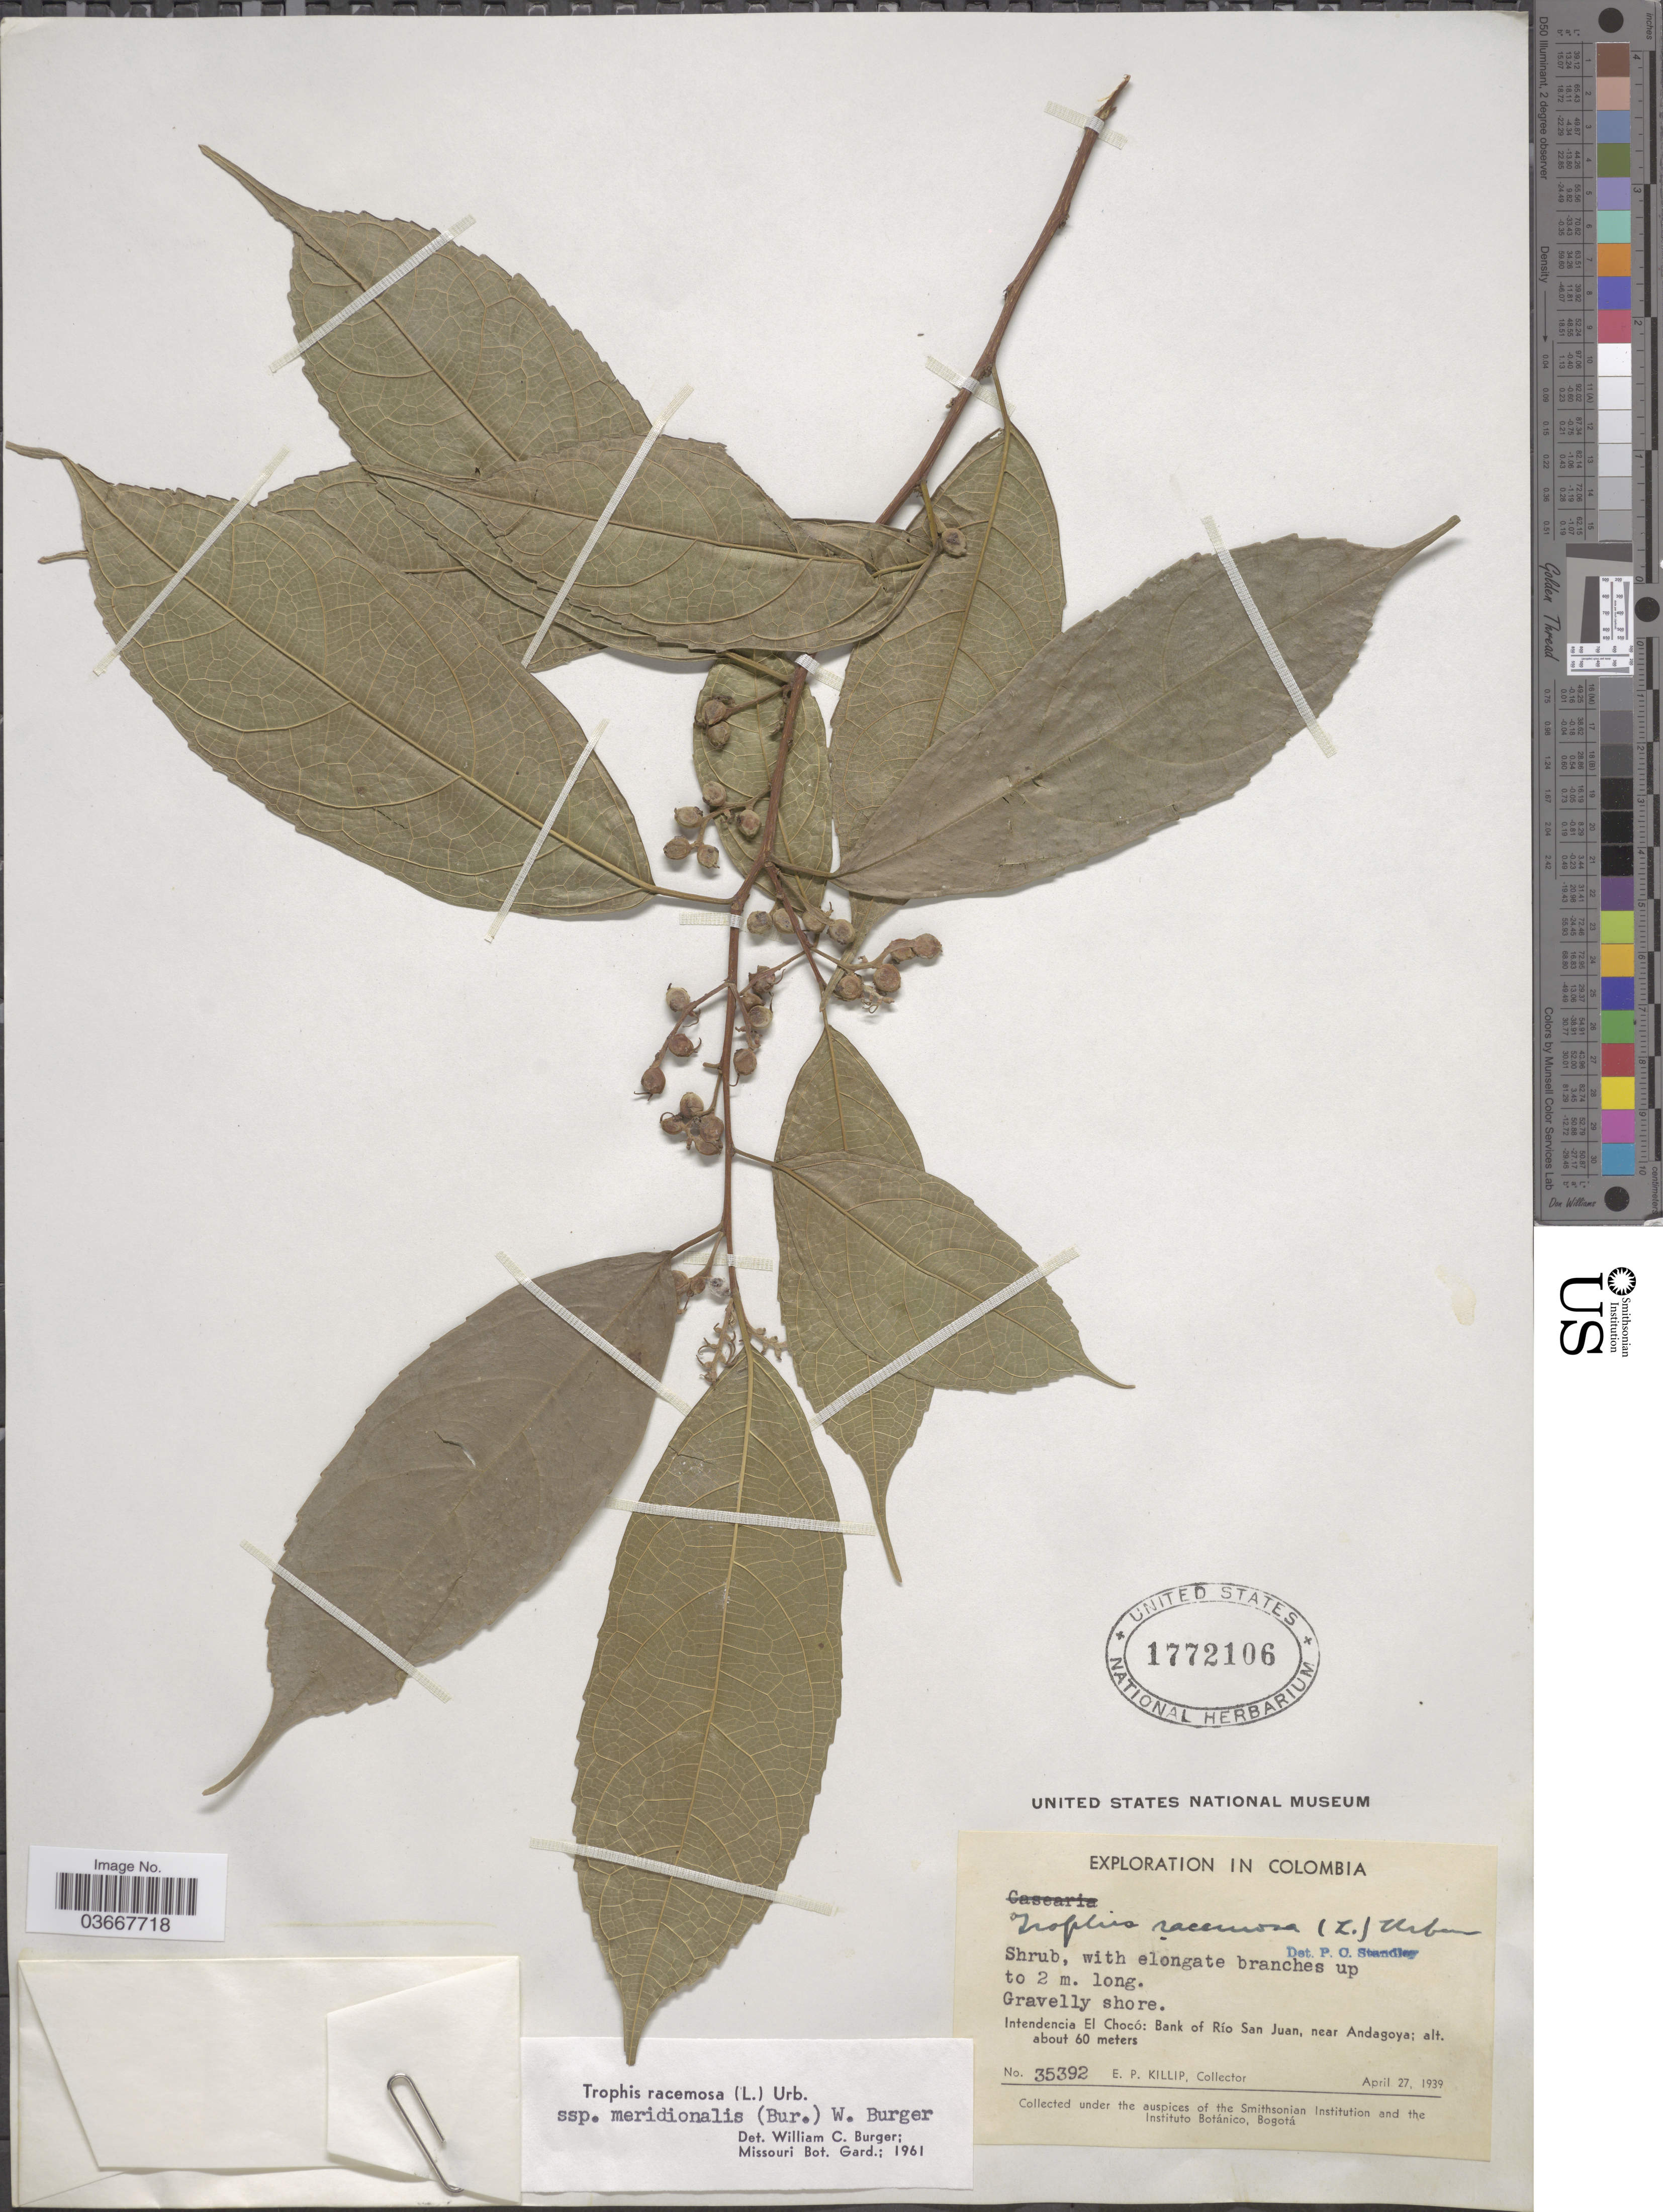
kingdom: Plantae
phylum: Tracheophyta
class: Magnoliopsida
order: Rosales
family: Moraceae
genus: Trophis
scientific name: Trophis racemosa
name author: (L.) Urb.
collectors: E. P. Killip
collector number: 35392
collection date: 1939-04-27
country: Colombia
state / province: Chocó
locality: Intendencia El Chocó: Bank of Río San Juan, near Andagoya.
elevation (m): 60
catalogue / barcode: US 1772106